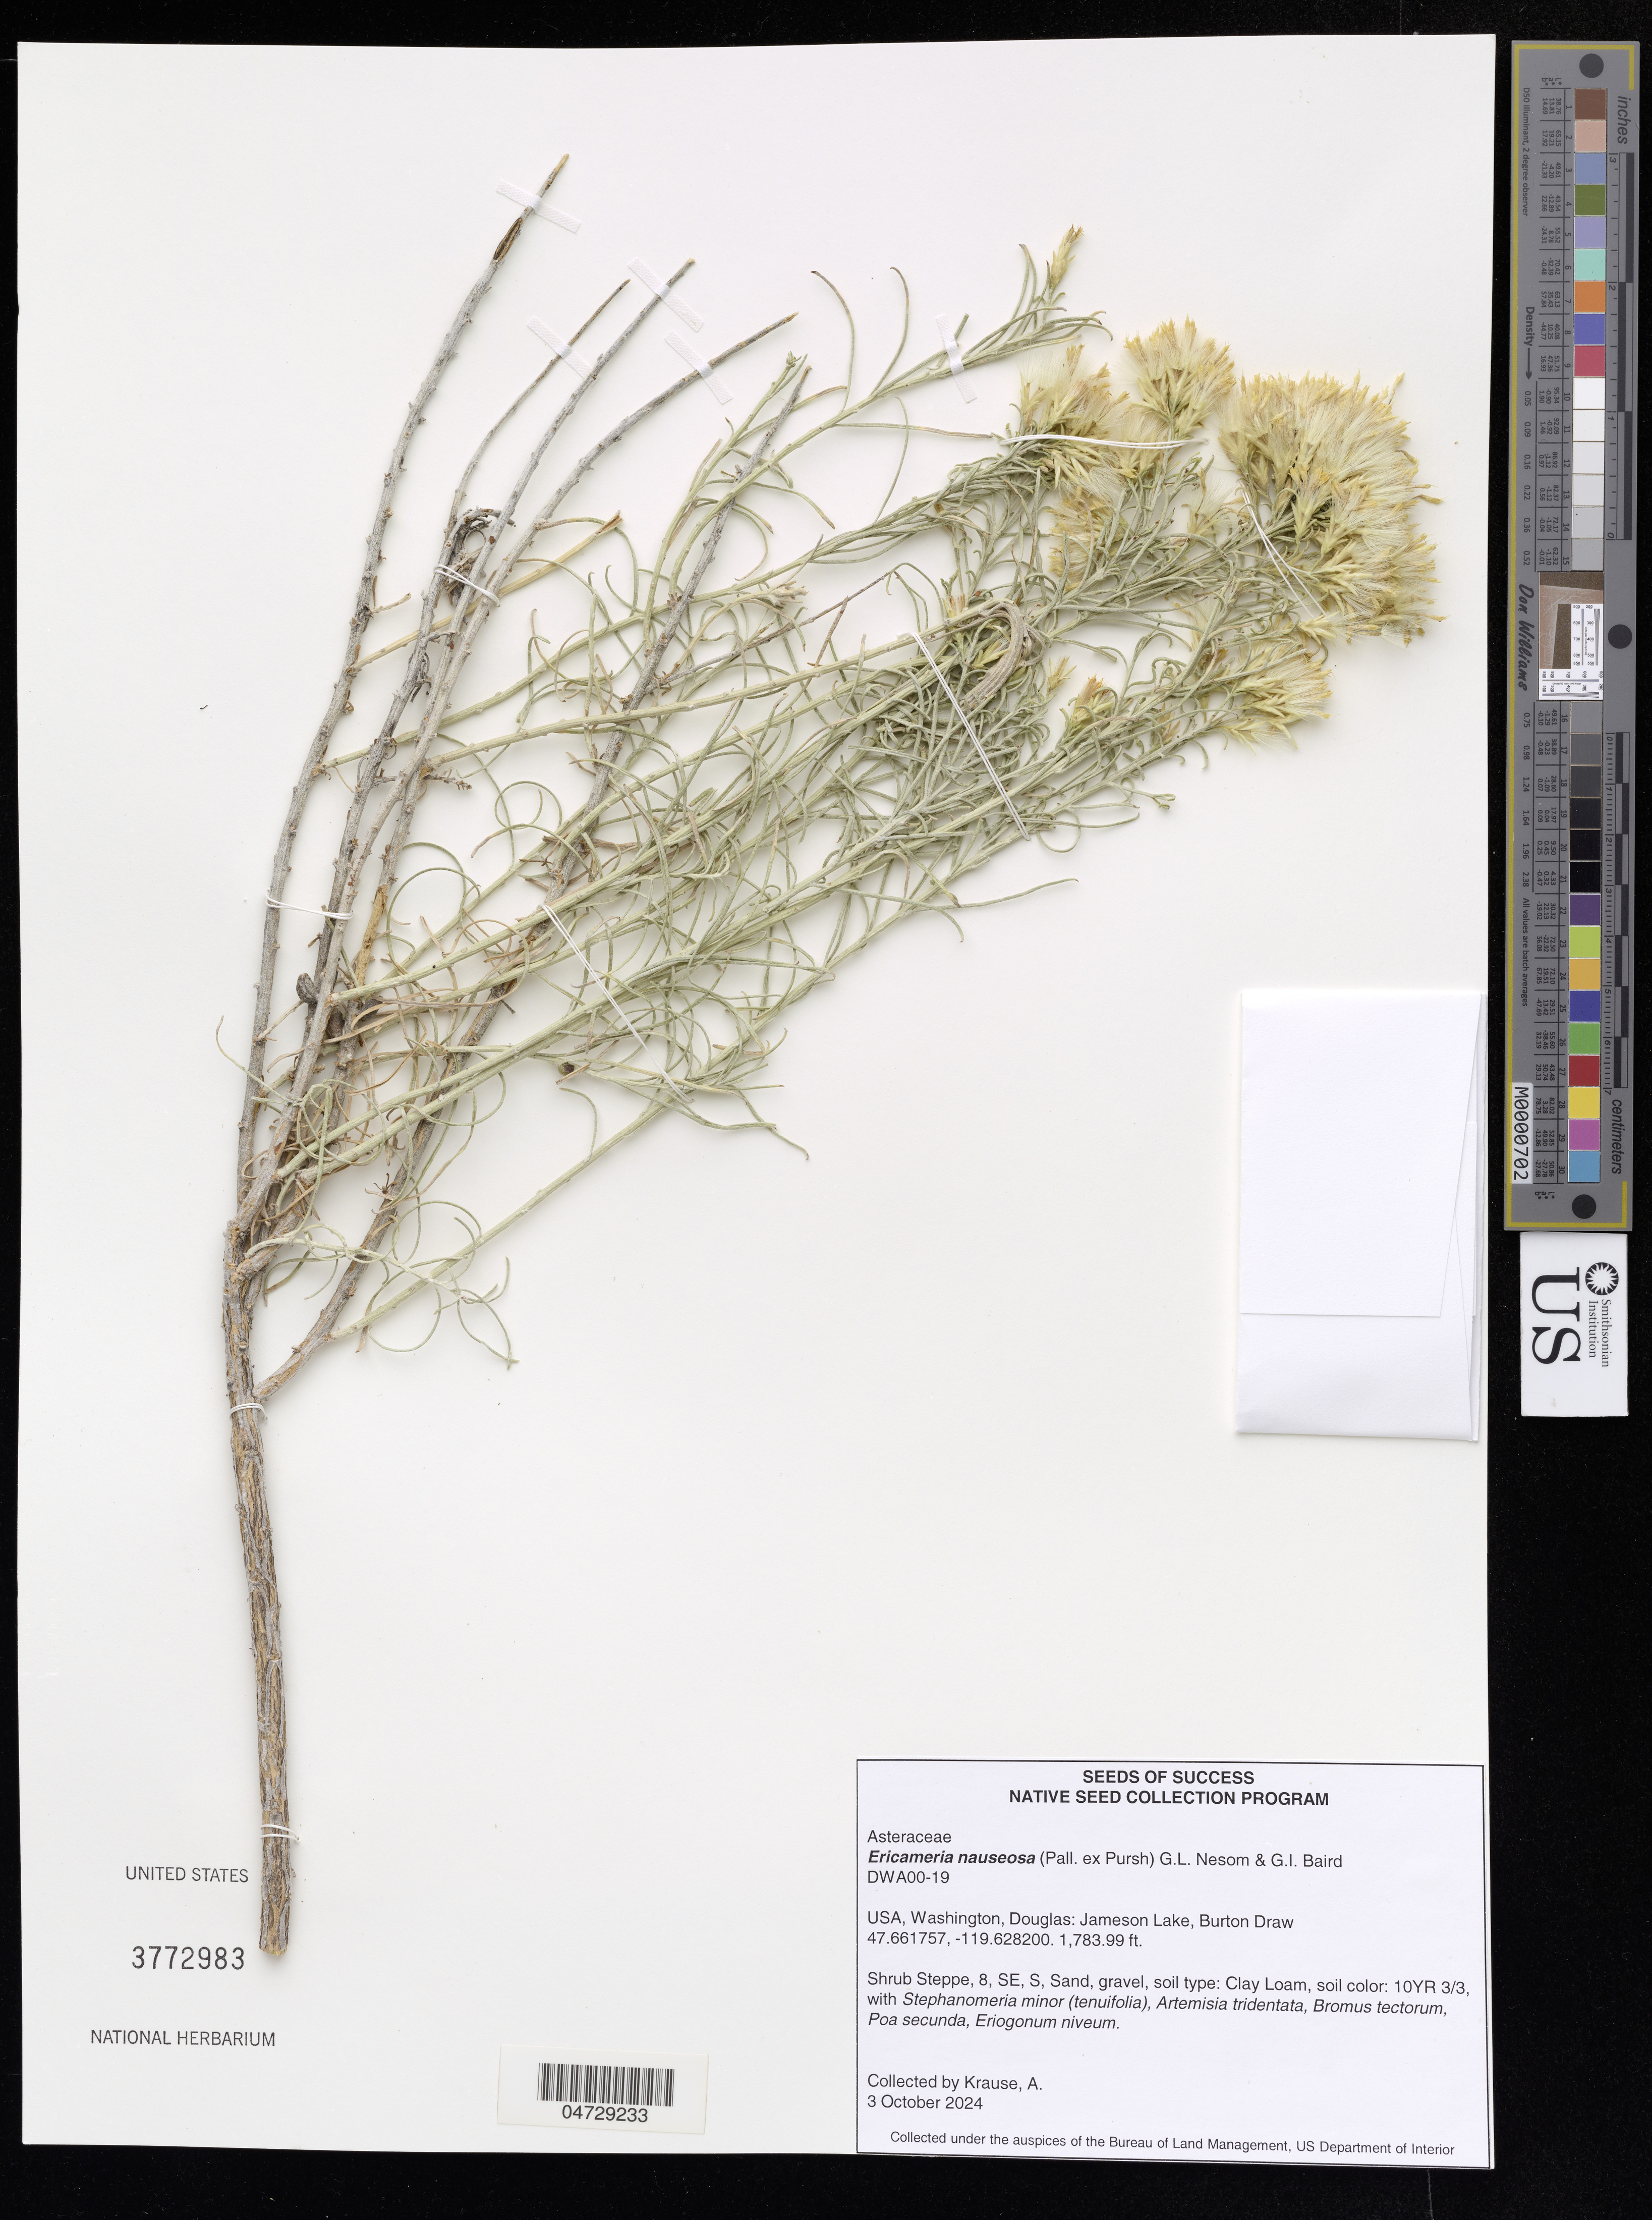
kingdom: Plantae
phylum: Tracheophyta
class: Magnoliopsida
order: Asterales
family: Asteraceae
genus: Ericameria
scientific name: Ericameria nauseosa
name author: (Pall. ex Pursh) G.L. Nesom & G.I. Baird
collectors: A. Krause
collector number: DWA00-19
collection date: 2024-10-03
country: United States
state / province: Washington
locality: Douglas: Jameson Lake, Burton Draw.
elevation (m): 543.76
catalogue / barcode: US 3772983